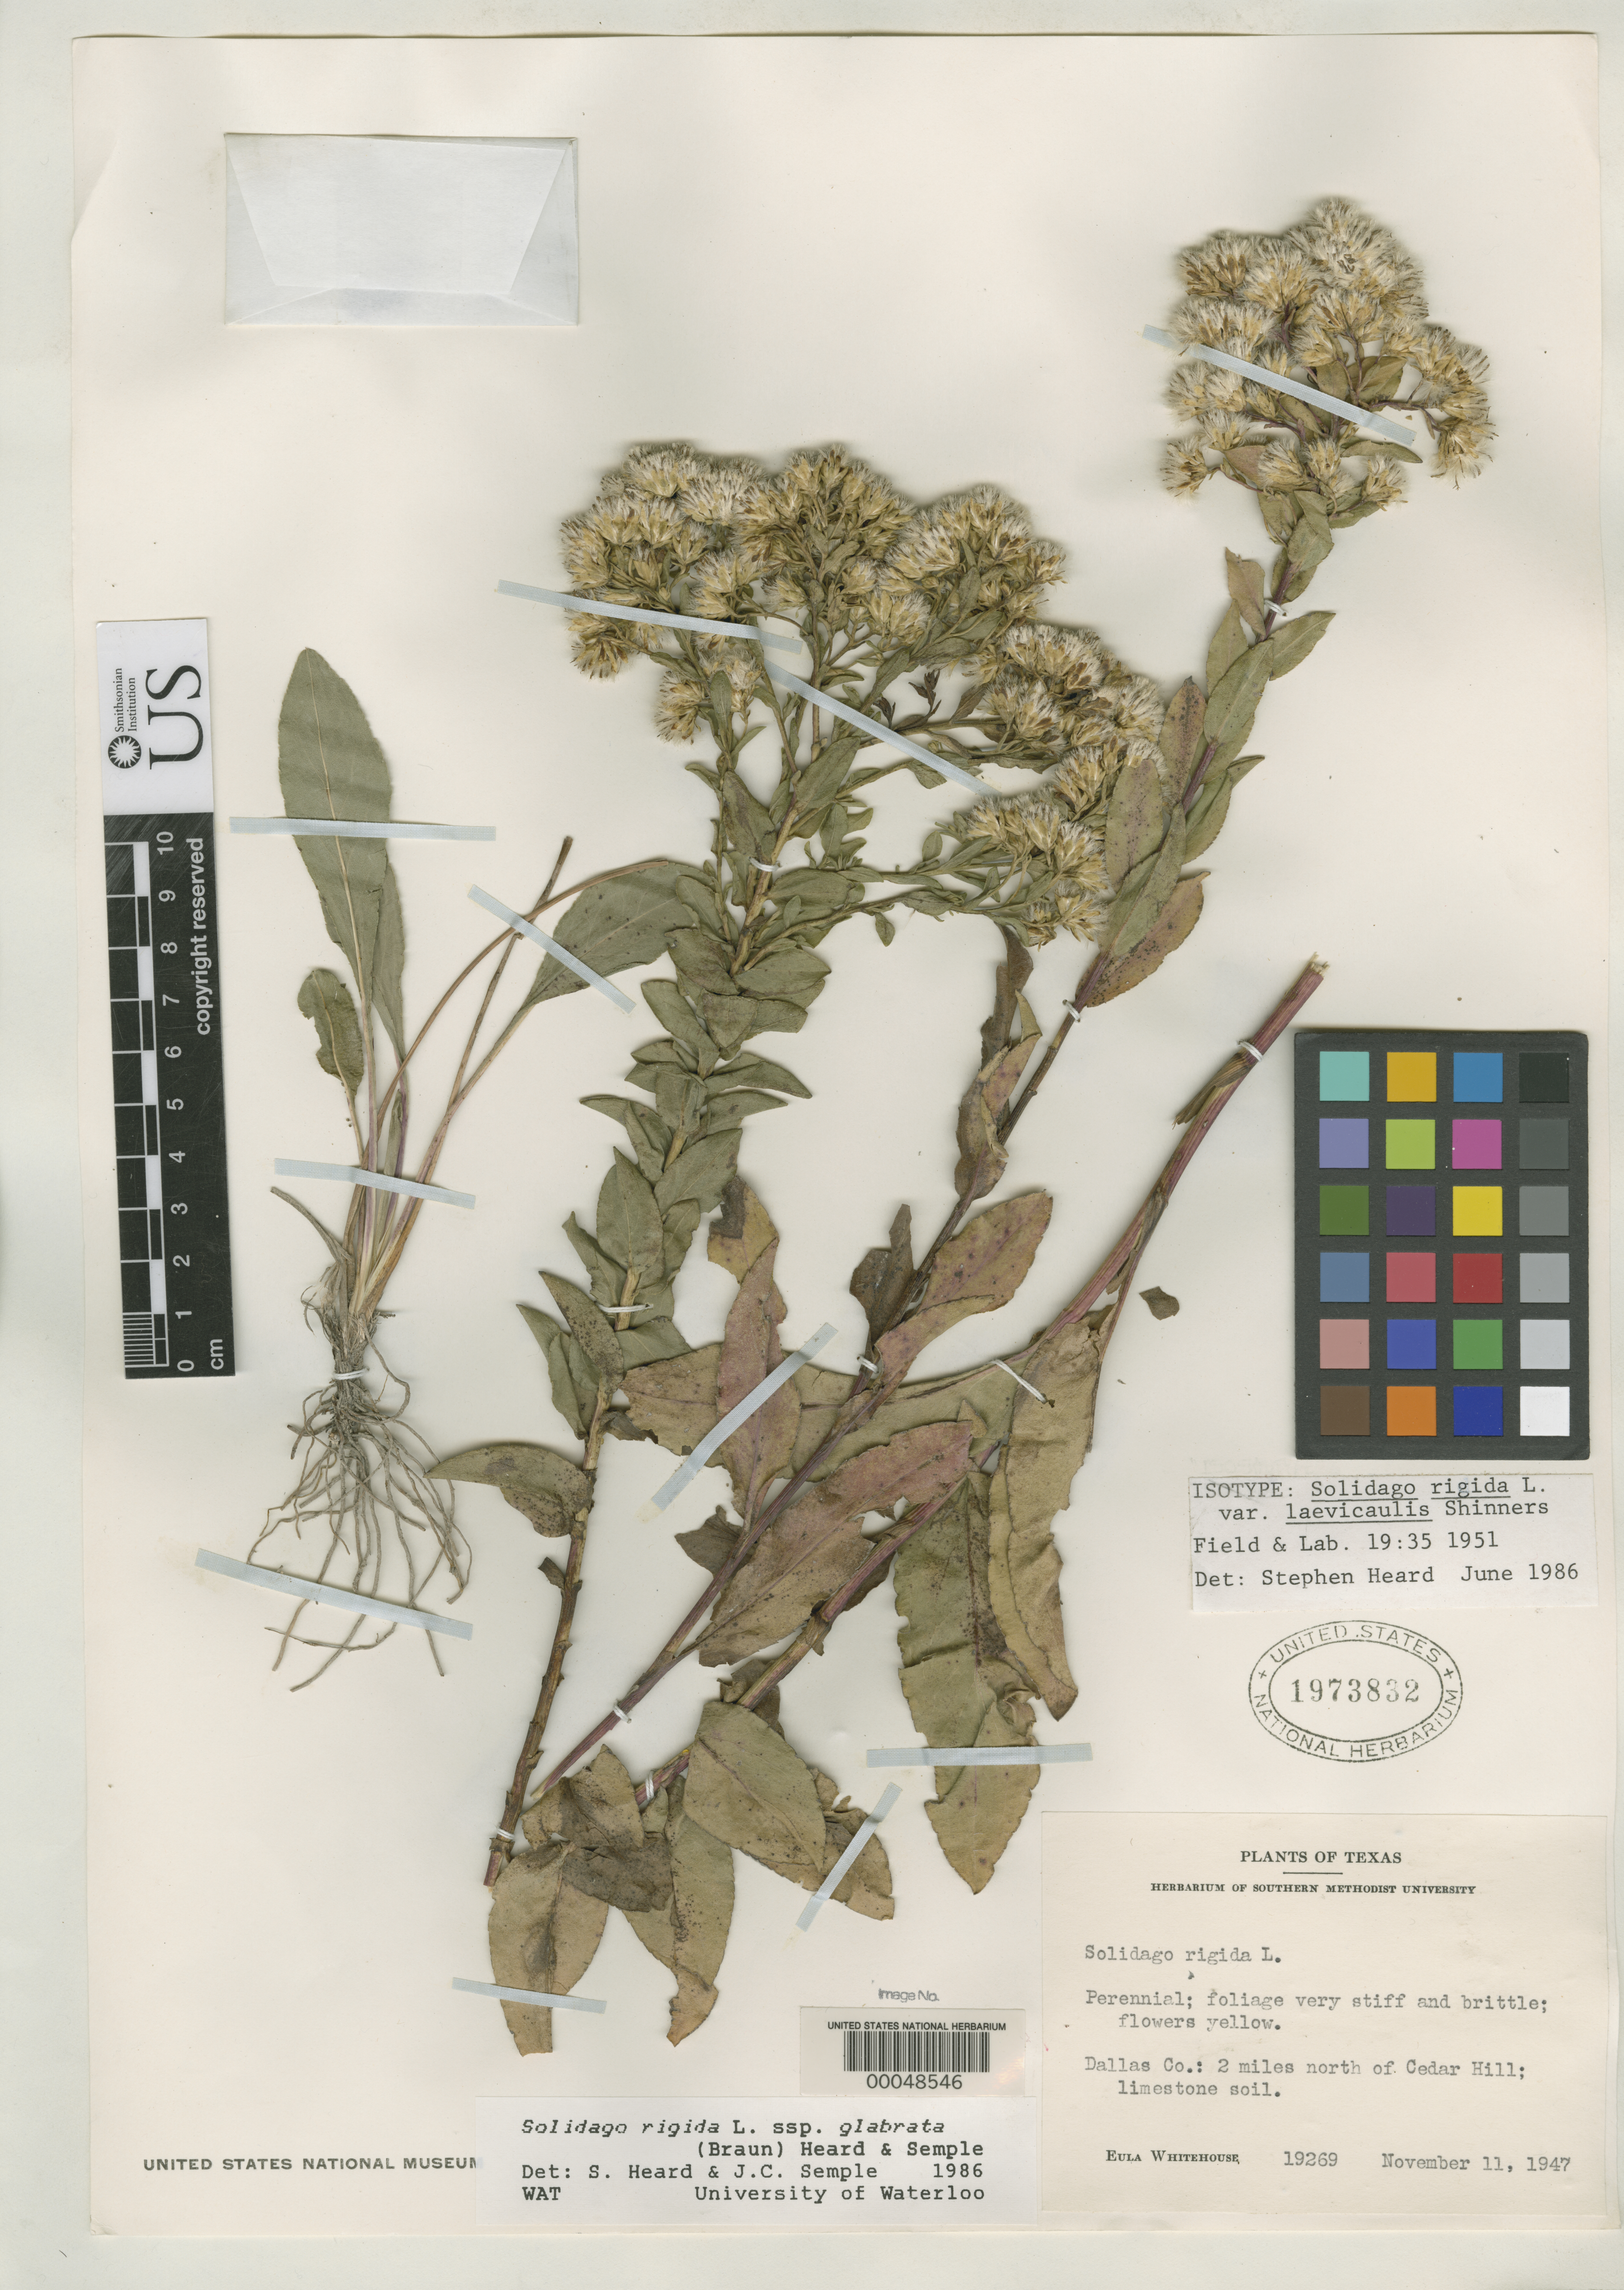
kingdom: Plantae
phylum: Tracheophyta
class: Magnoliopsida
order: Asterales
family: Asteraceae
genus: Solidago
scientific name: Solidago rigida var. laevicaulis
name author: Shinners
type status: Isotype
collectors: E. Whitehouse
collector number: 19269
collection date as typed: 11 Nov 1947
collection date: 1947-11-11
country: United States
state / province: Texas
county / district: Dallas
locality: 2 mi N of Cedar Hill.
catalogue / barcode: US 1973832